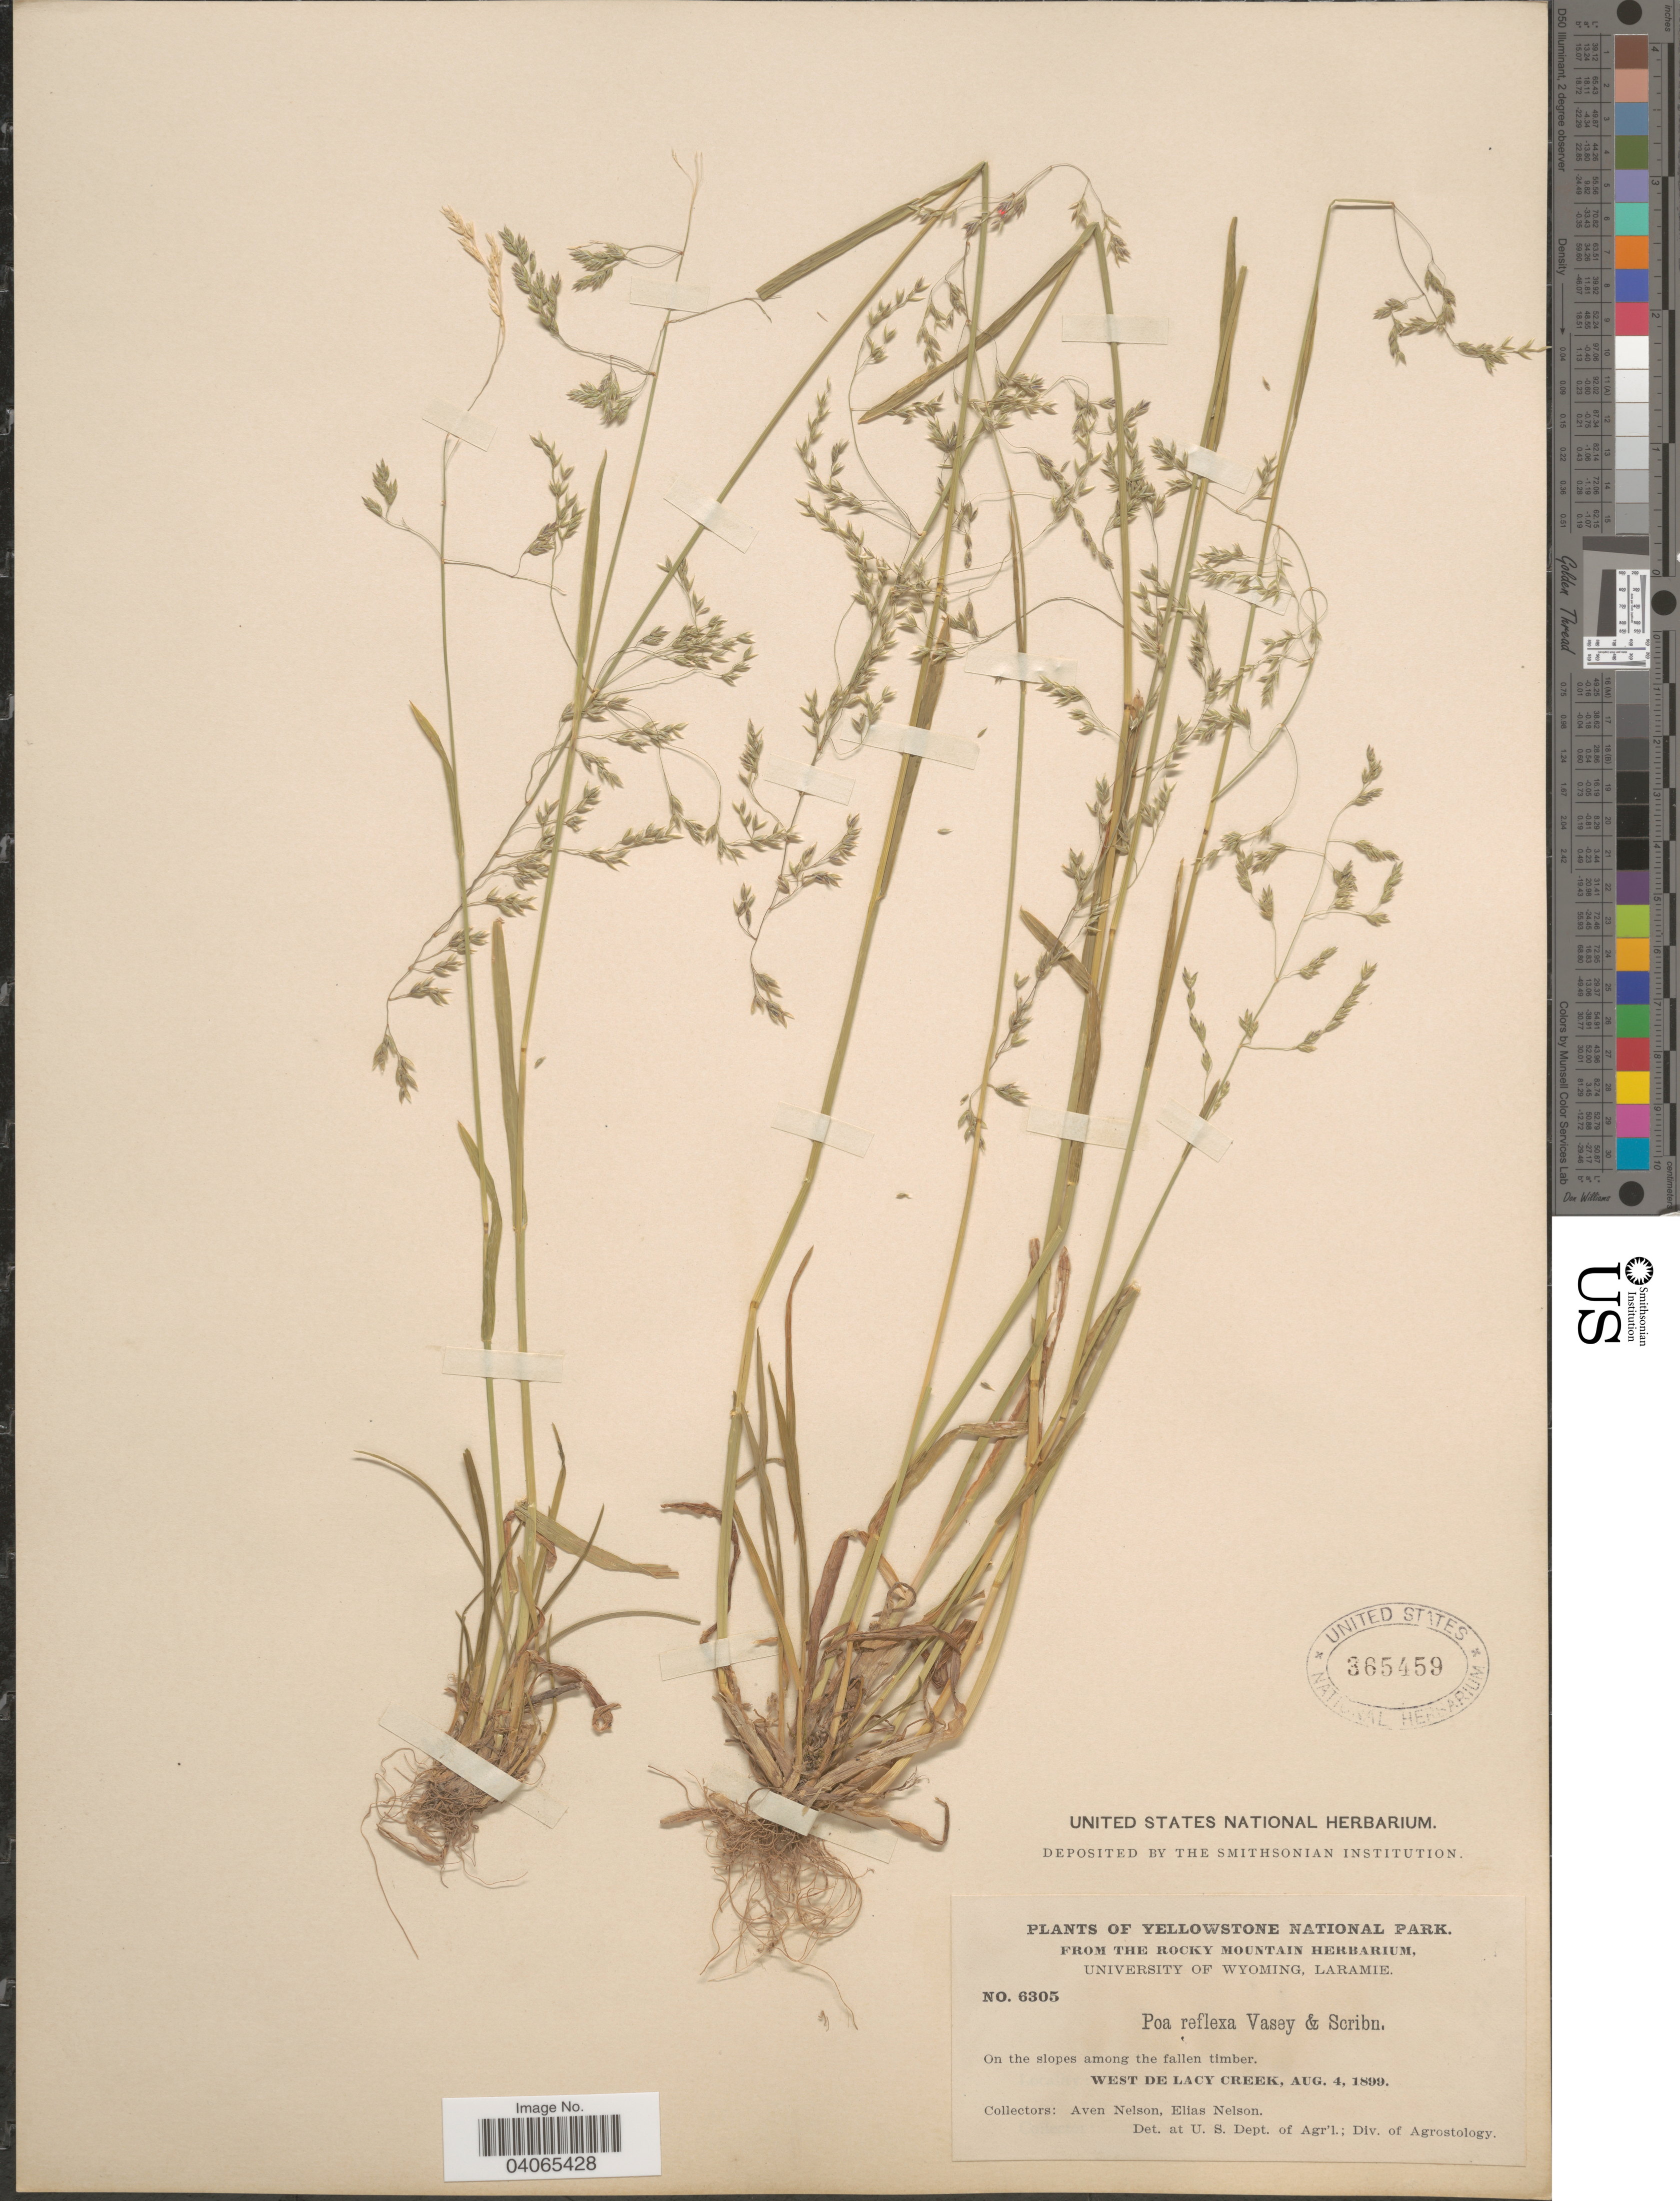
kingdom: Plantae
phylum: Tracheophyta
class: Liliopsida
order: Poales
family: Poaceae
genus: Poa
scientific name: Poa reflexa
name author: Vasey & Scribn.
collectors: A. Nelson & E. Nelson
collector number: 6305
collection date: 1899-08-04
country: United States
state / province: Wyoming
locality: Yellowstone National Park. On the slopes among the fallen timber. West De Lacy Creek.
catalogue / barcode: US 365459